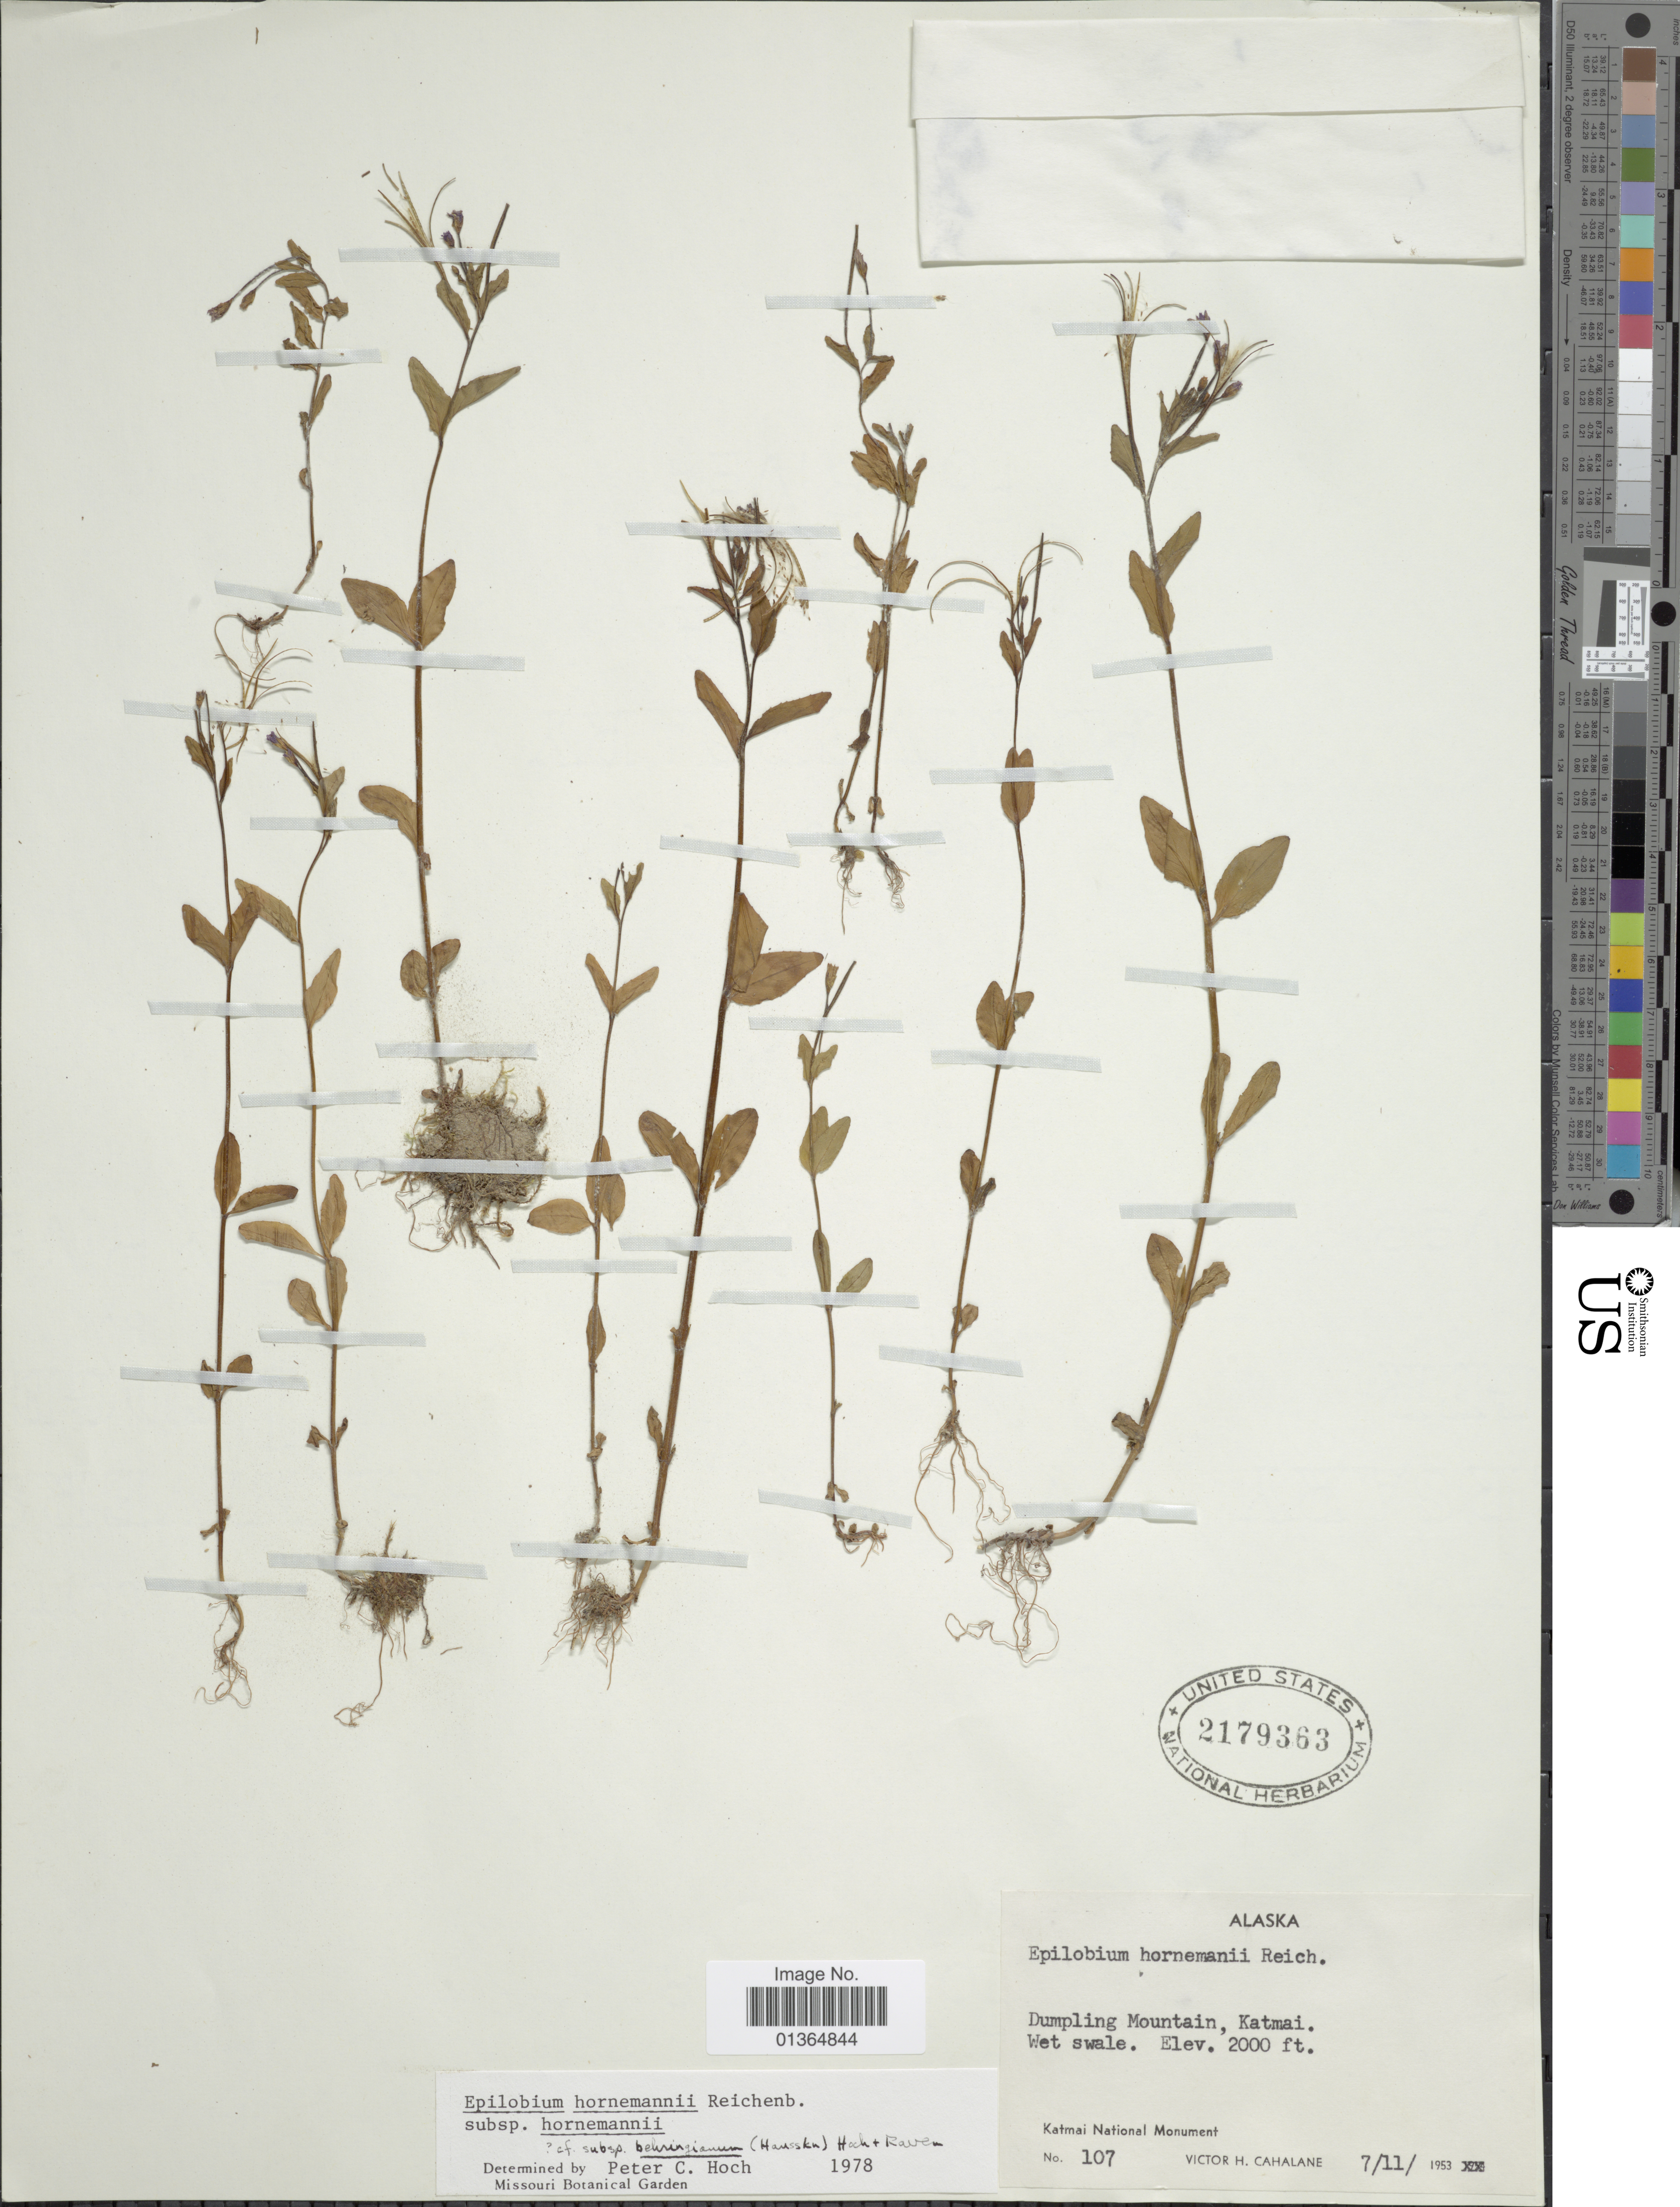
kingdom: Plantae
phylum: Tracheophyta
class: Magnoliopsida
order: Myrtales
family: Onagraceae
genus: Epilobium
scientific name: Epilobium hornemannii subsp. hornemannii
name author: Rchb.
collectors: V. Cahalane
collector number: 107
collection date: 1953-11-07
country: United States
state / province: Alaska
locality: Dumpling Mountain, Katmai. Katmai National Monument.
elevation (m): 610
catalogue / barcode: US 2179363